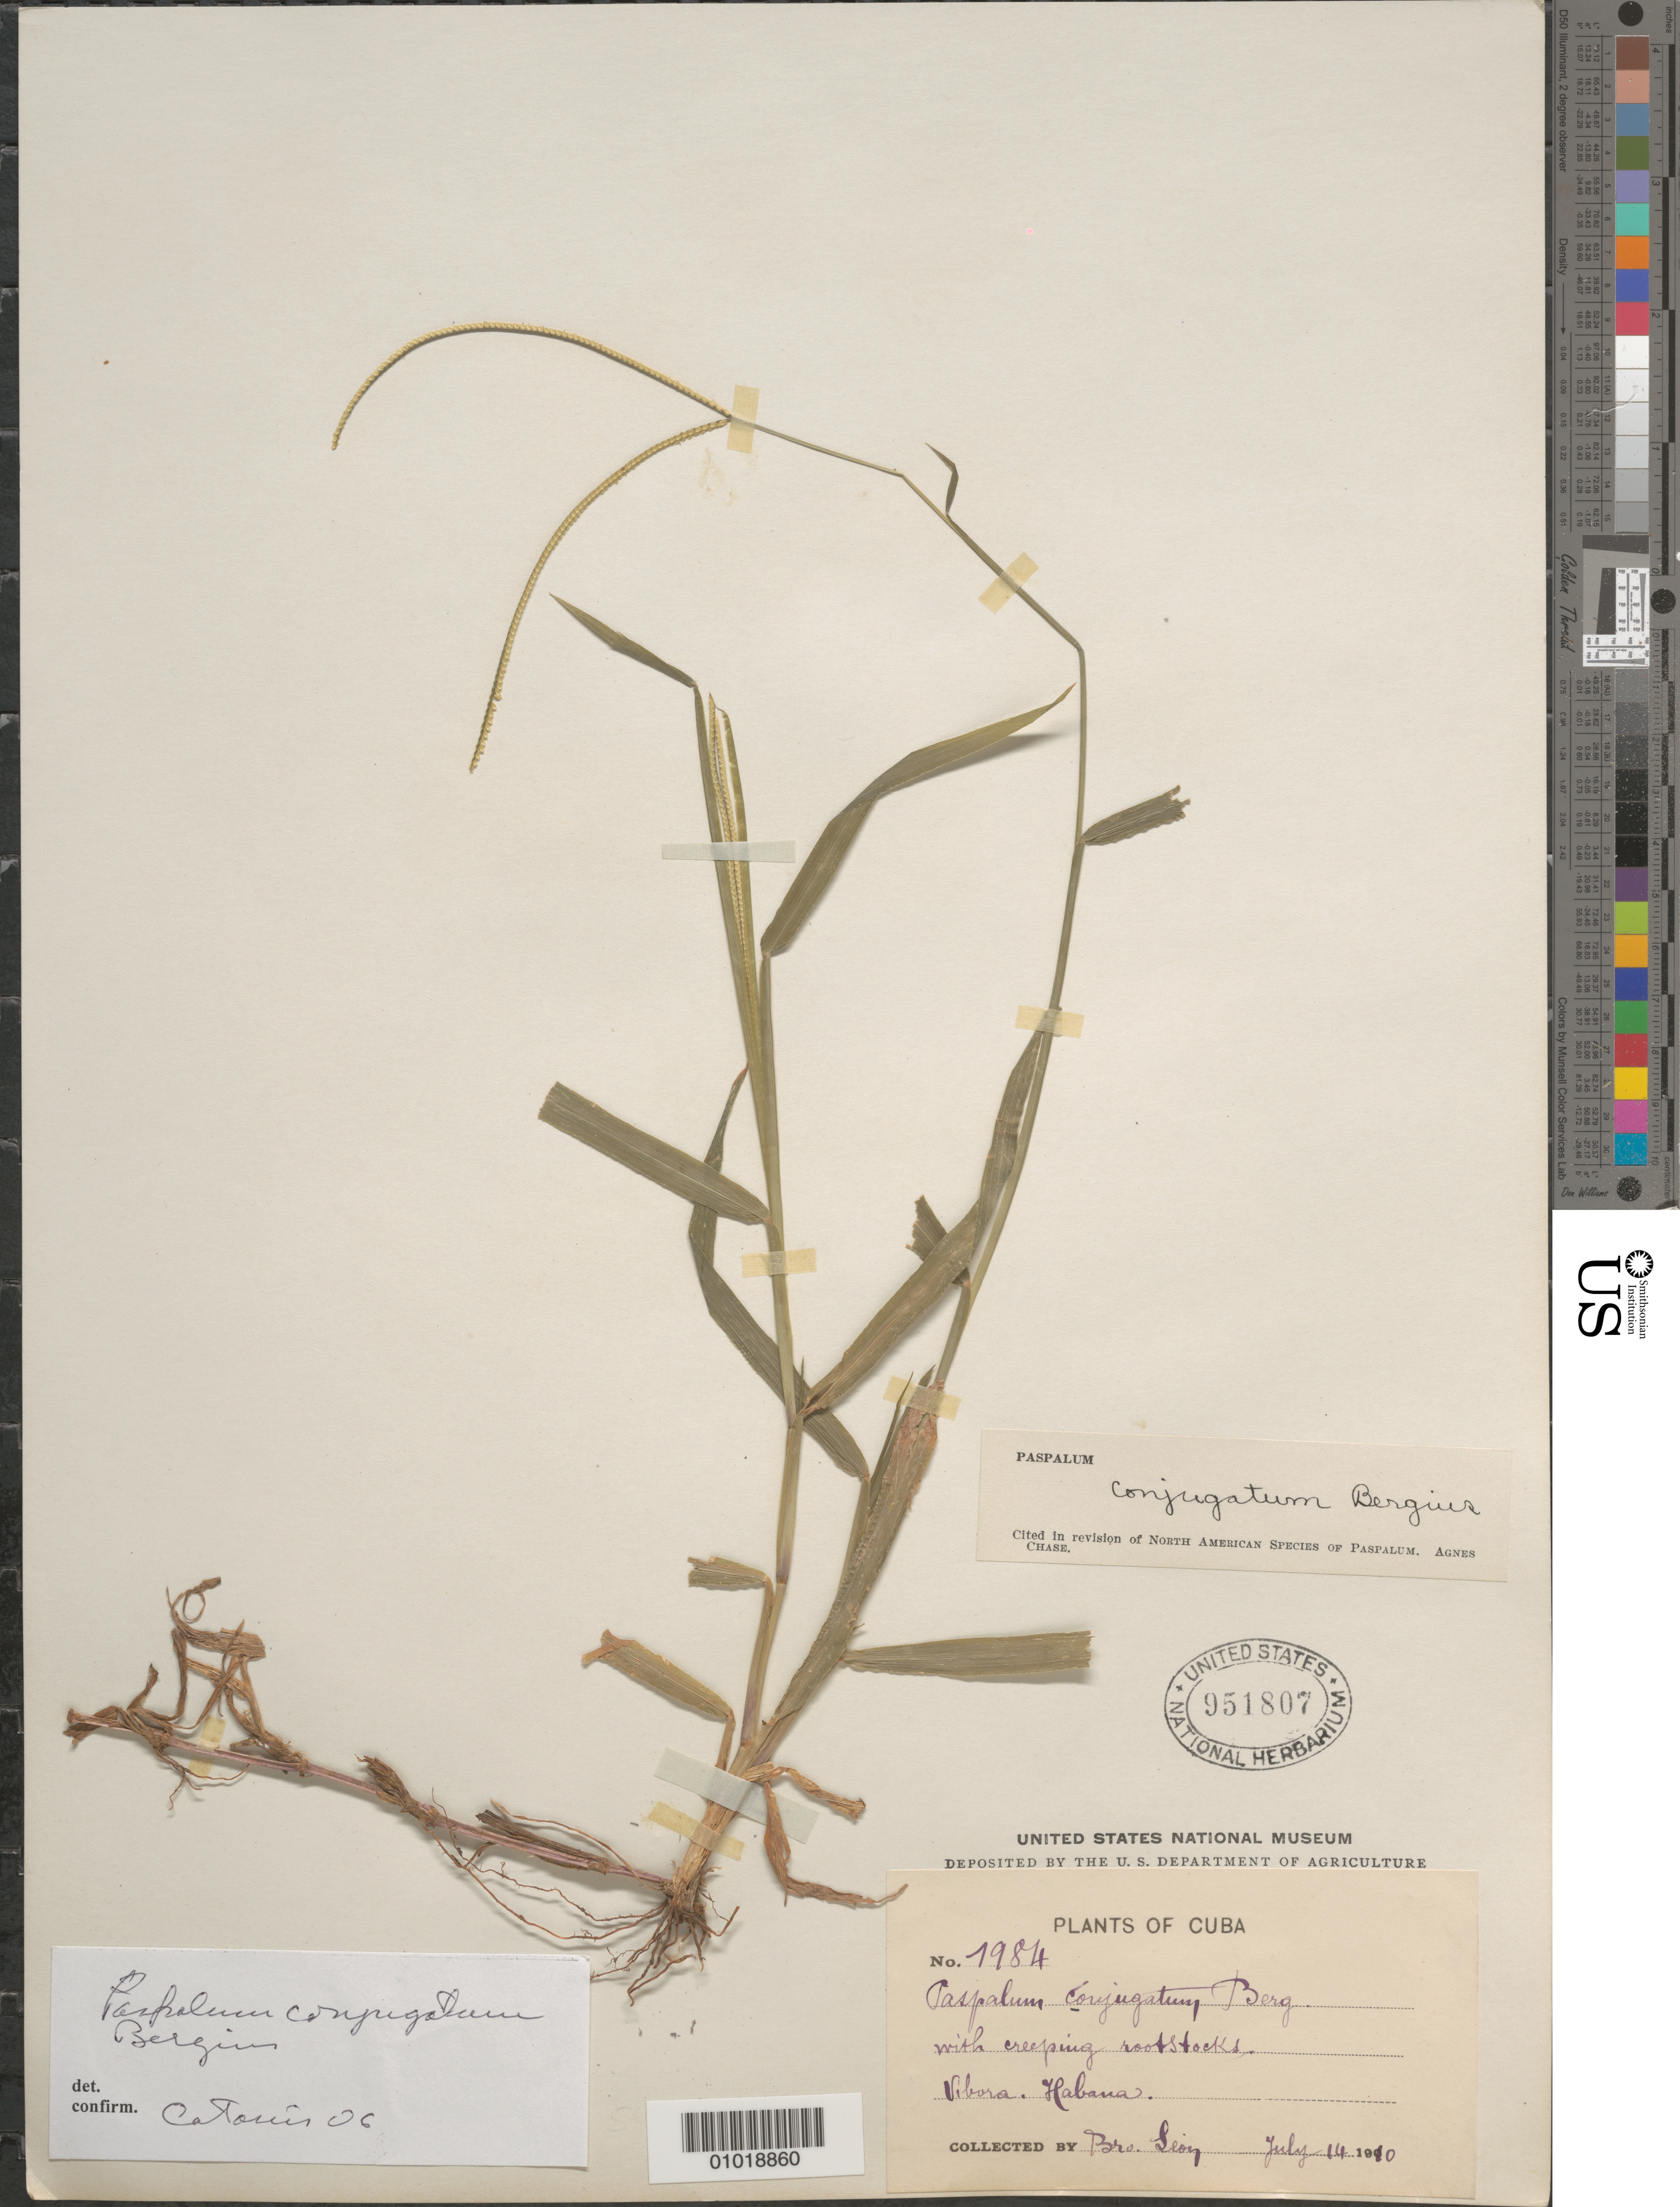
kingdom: Plantae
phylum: Tracheophyta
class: Liliopsida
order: Poales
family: Poaceae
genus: Paspalum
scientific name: Paspalum conjugatum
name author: P.J. Bergius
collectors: Bro. León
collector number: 7984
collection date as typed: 14 Jul 1910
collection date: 1910-07-14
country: Cuba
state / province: La Habana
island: Cuba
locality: Vibora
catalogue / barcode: US 951807